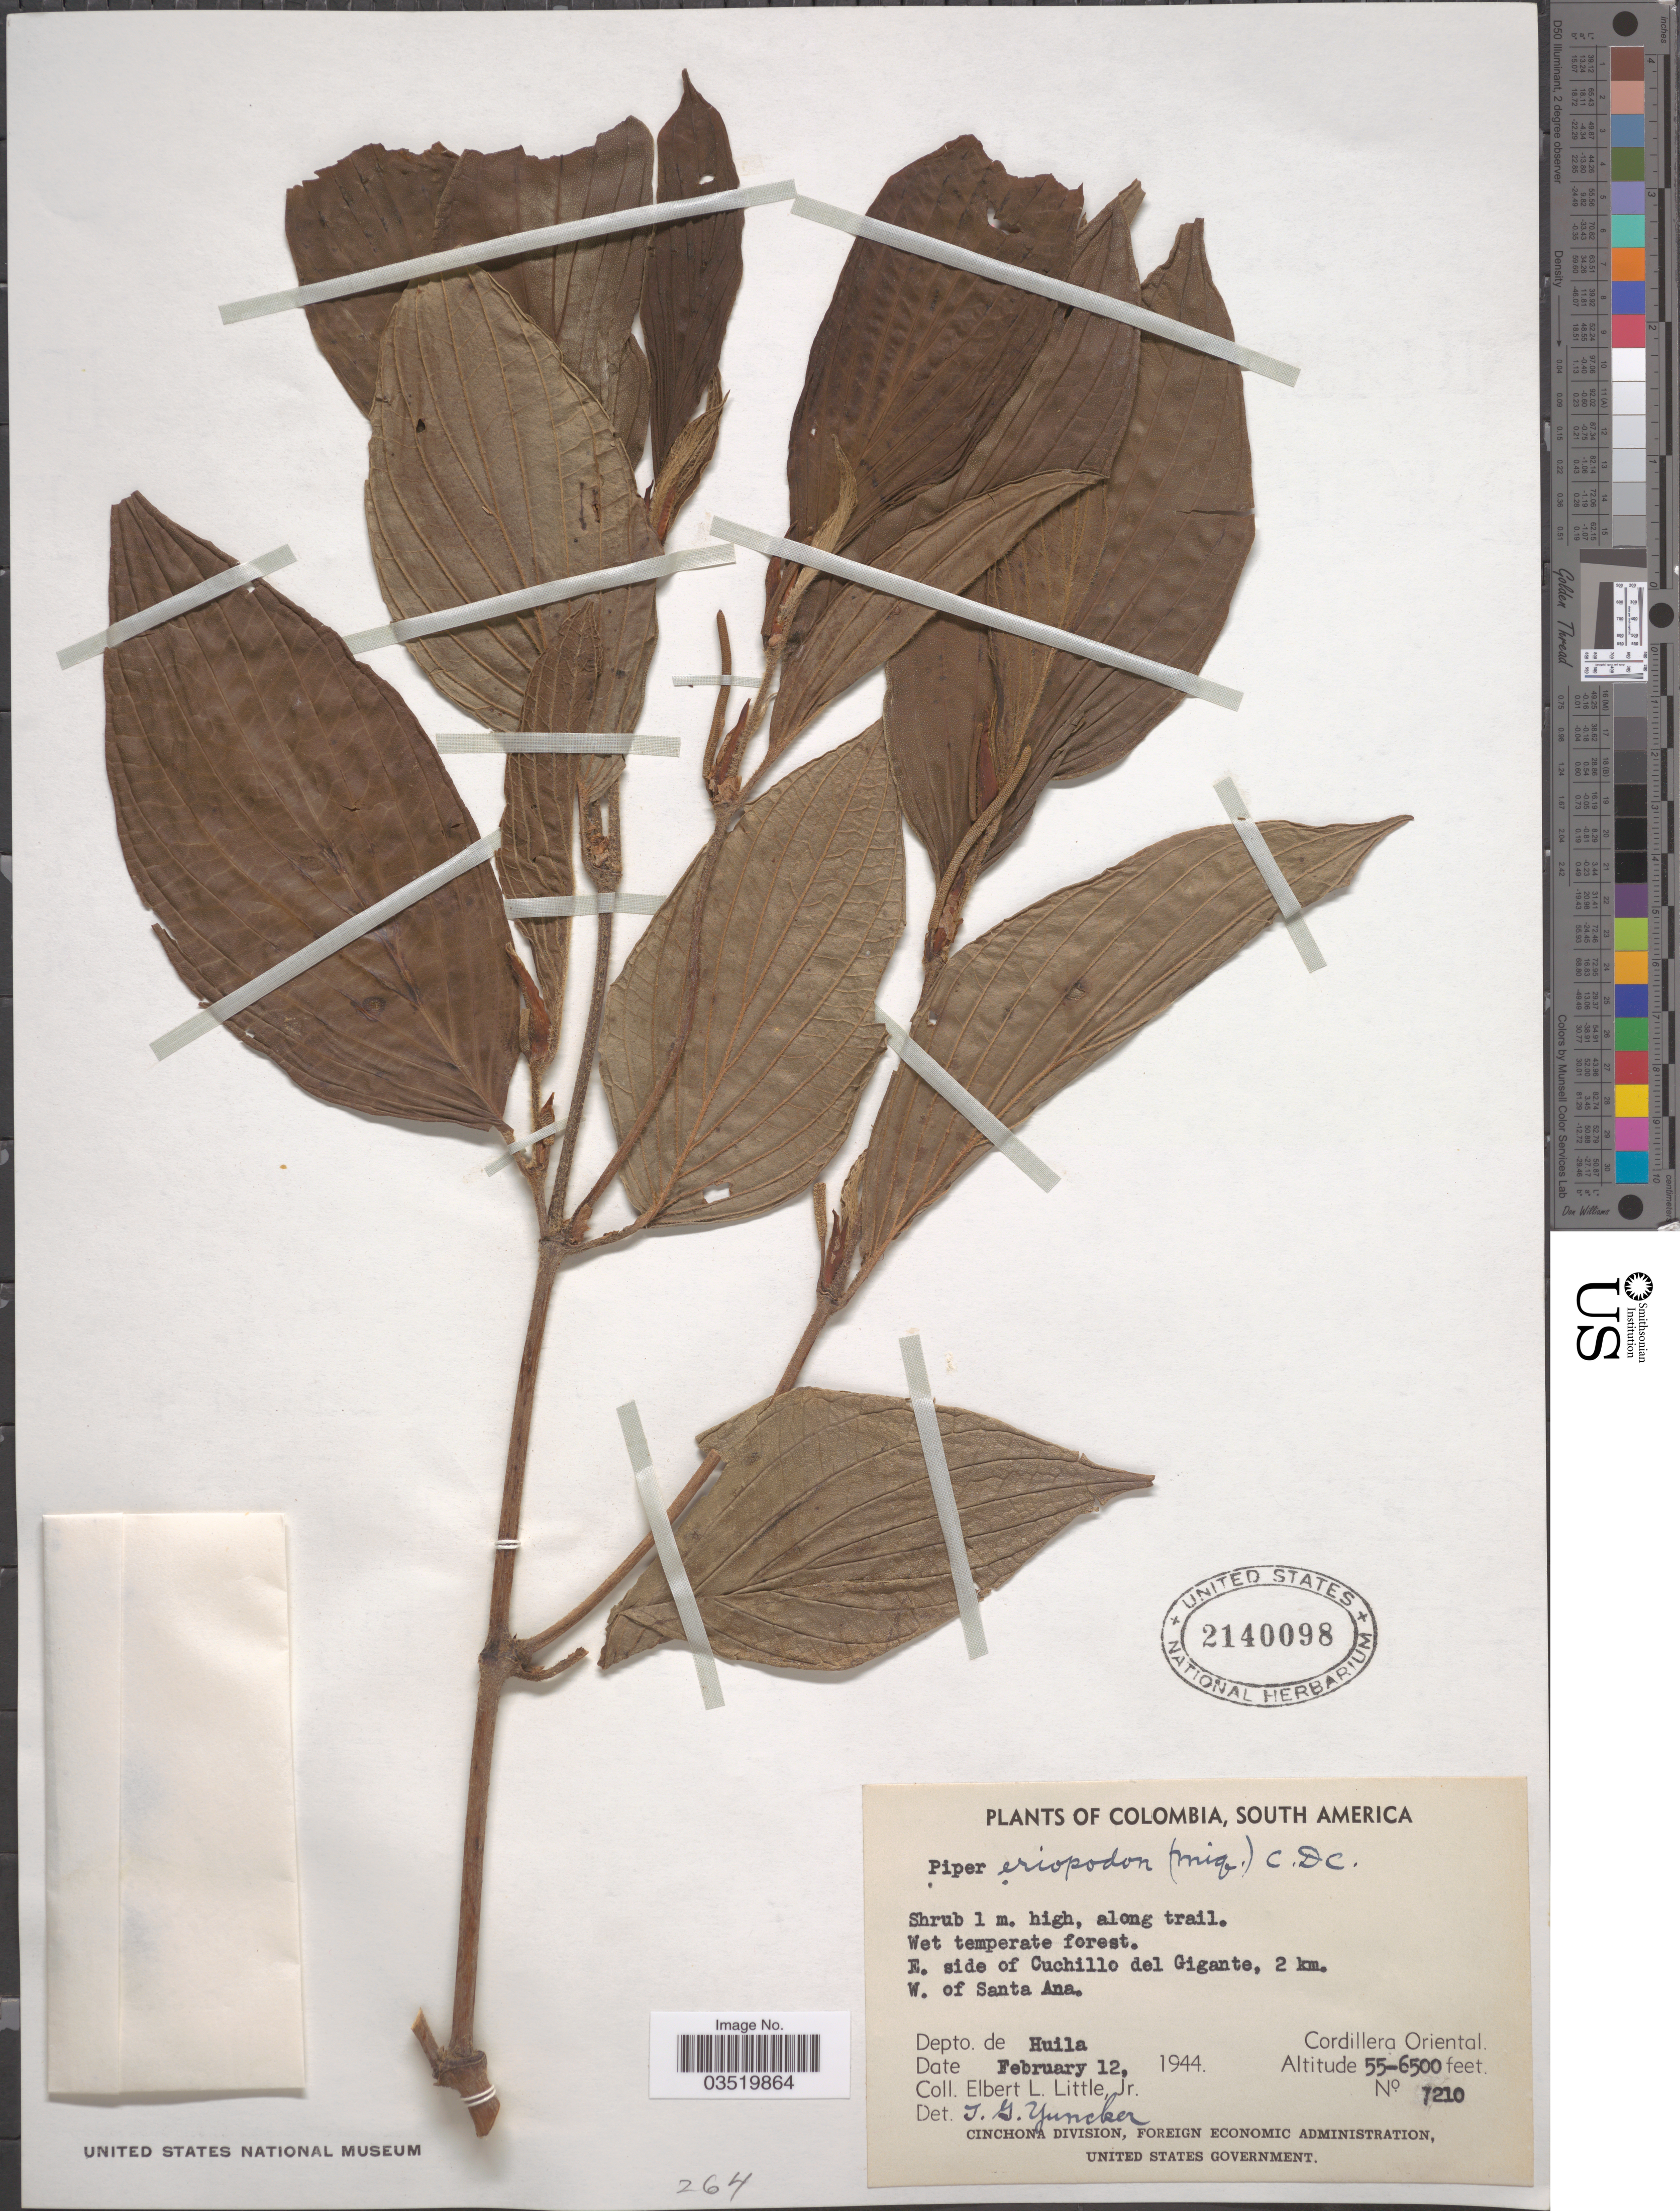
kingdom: Plantae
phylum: Tracheophyta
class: Magnoliopsida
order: Piperales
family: Piperaceae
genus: Piper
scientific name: Piper eriopodon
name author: C. DC.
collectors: E. L. Little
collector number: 7210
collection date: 1944-02-12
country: Colombia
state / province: Huila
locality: E. side of Cuchillo del Gigante, 2 km. W. of Santa Ana. Depto. de Huila. Cordillera Oriental.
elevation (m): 1676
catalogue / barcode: US 2140098